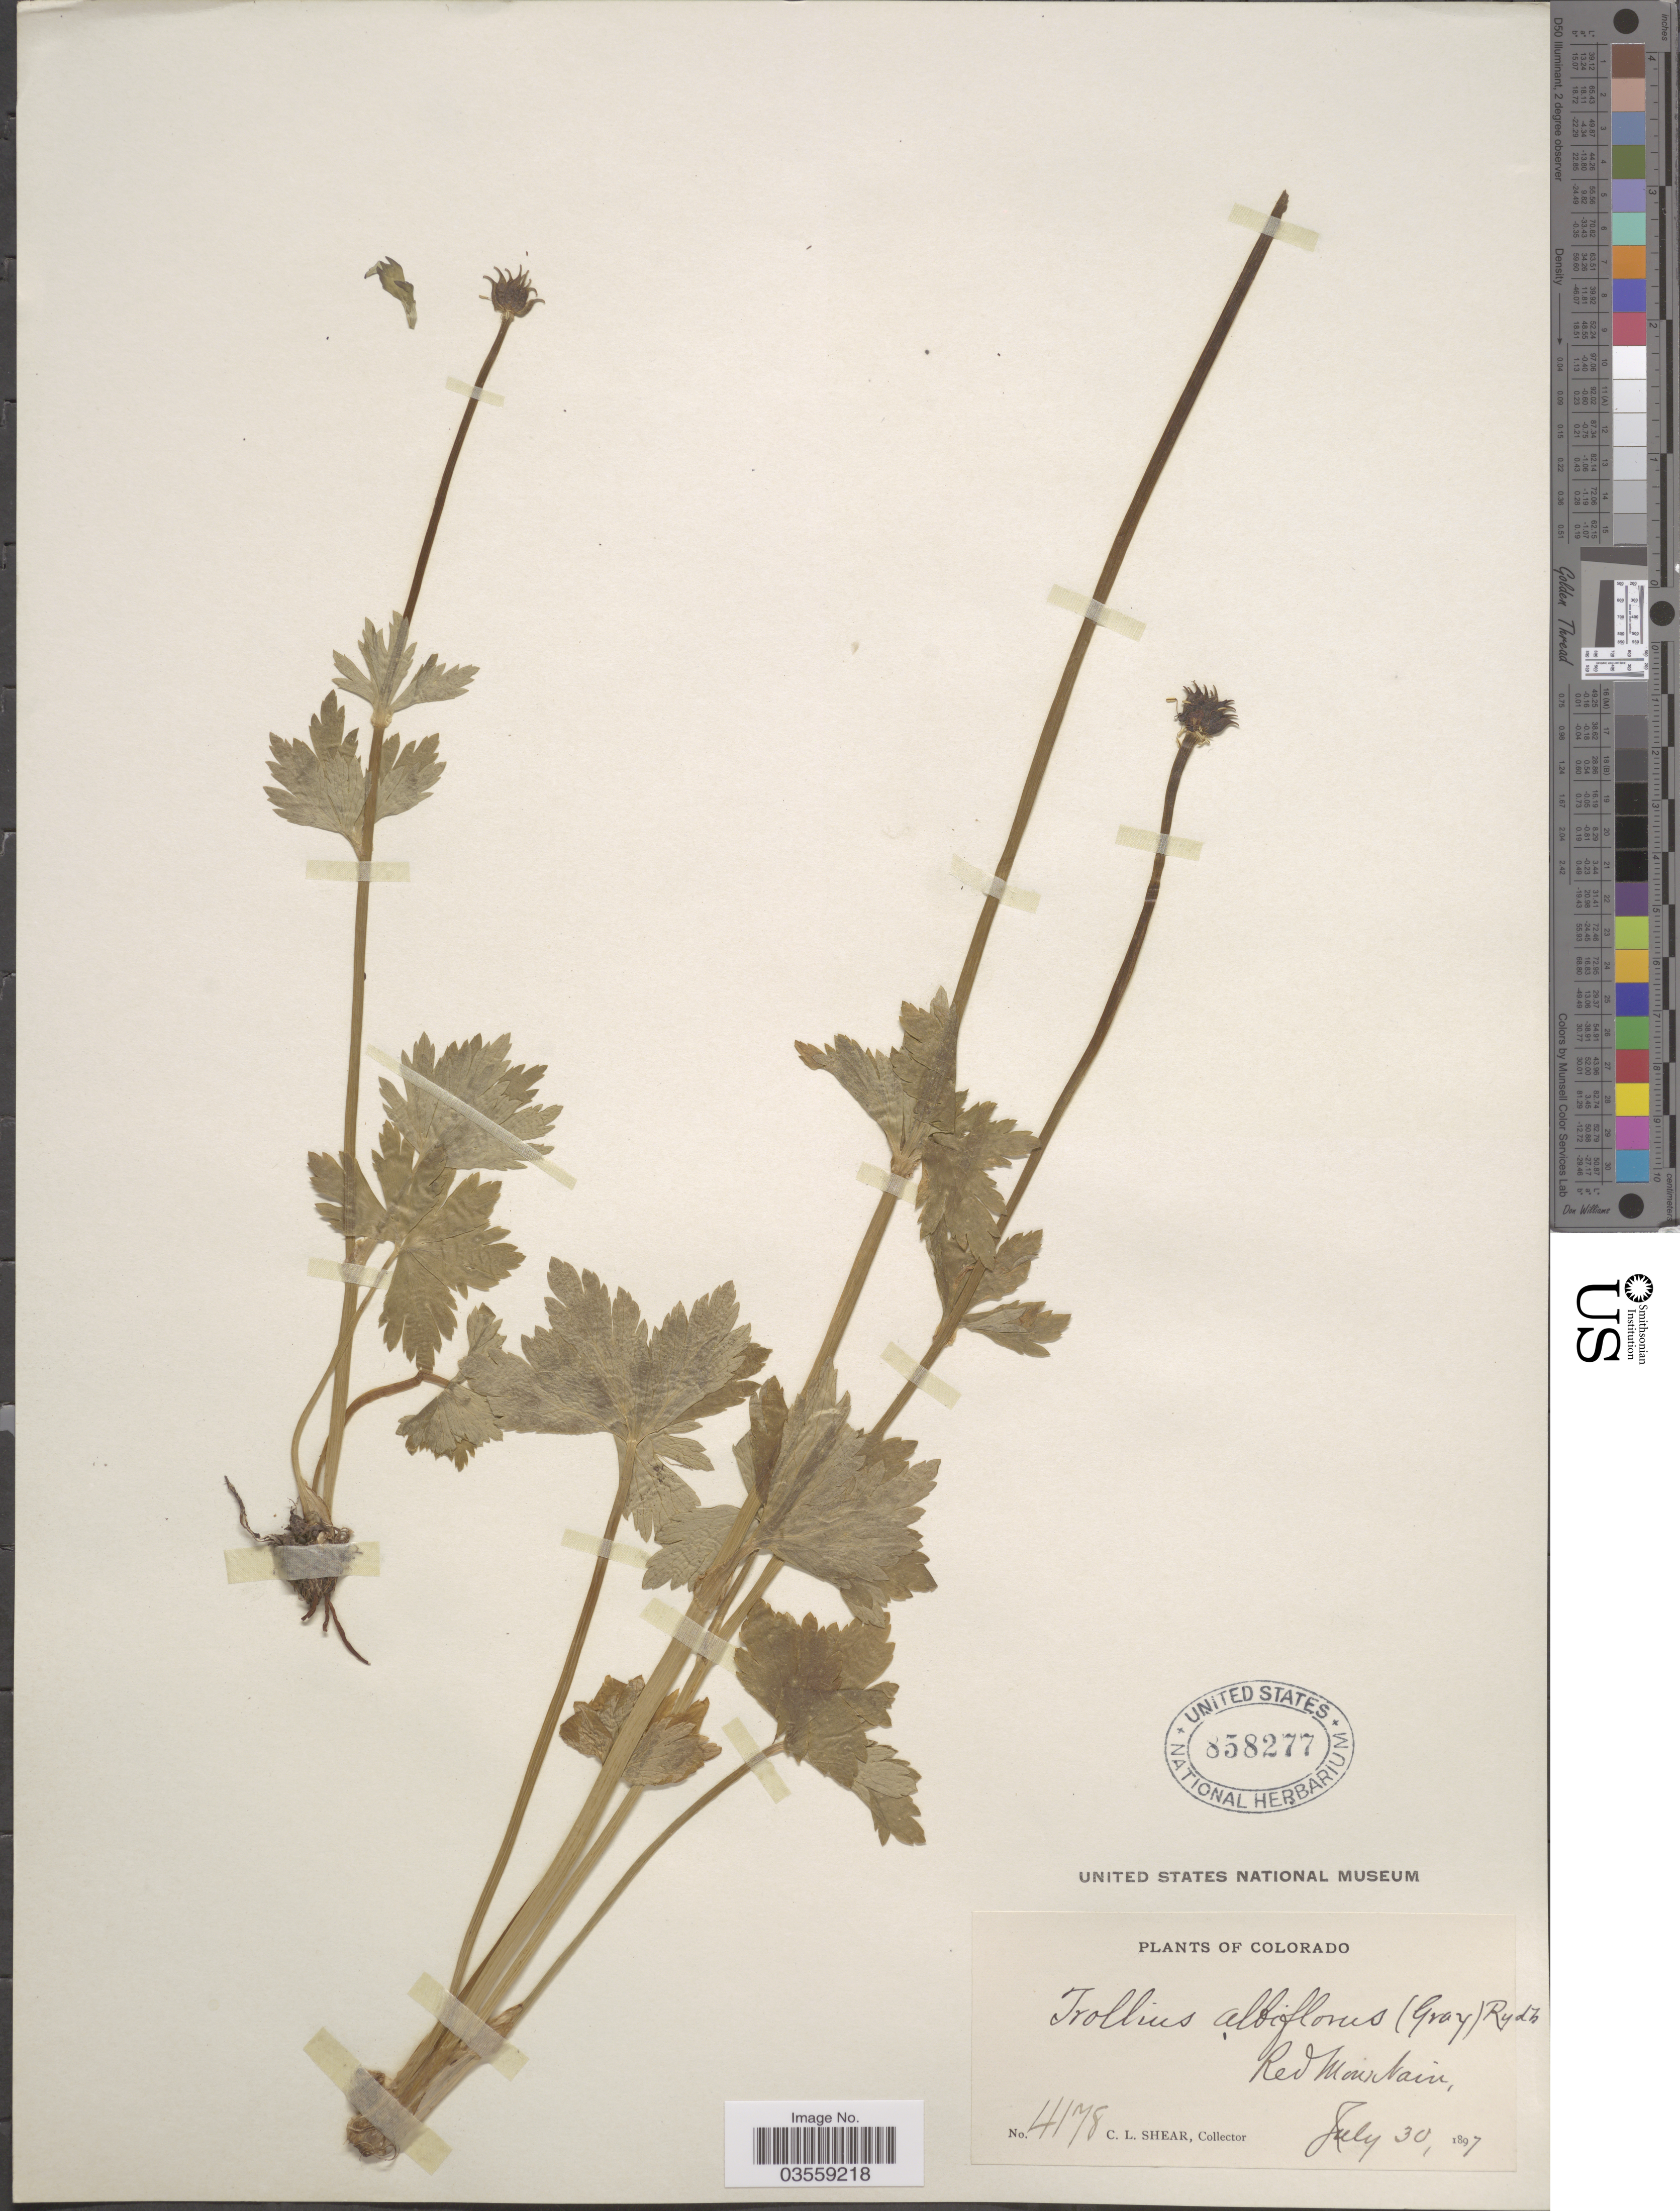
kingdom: Plantae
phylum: Tracheophyta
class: Magnoliopsida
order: Ranunculales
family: Ranunculaceae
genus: Trollius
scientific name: Trollius laxus var. albiflorus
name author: A. Gray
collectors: C. L. Shear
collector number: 4178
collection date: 1897-07-30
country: United States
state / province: Colorado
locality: Red Mountain.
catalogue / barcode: US 858277